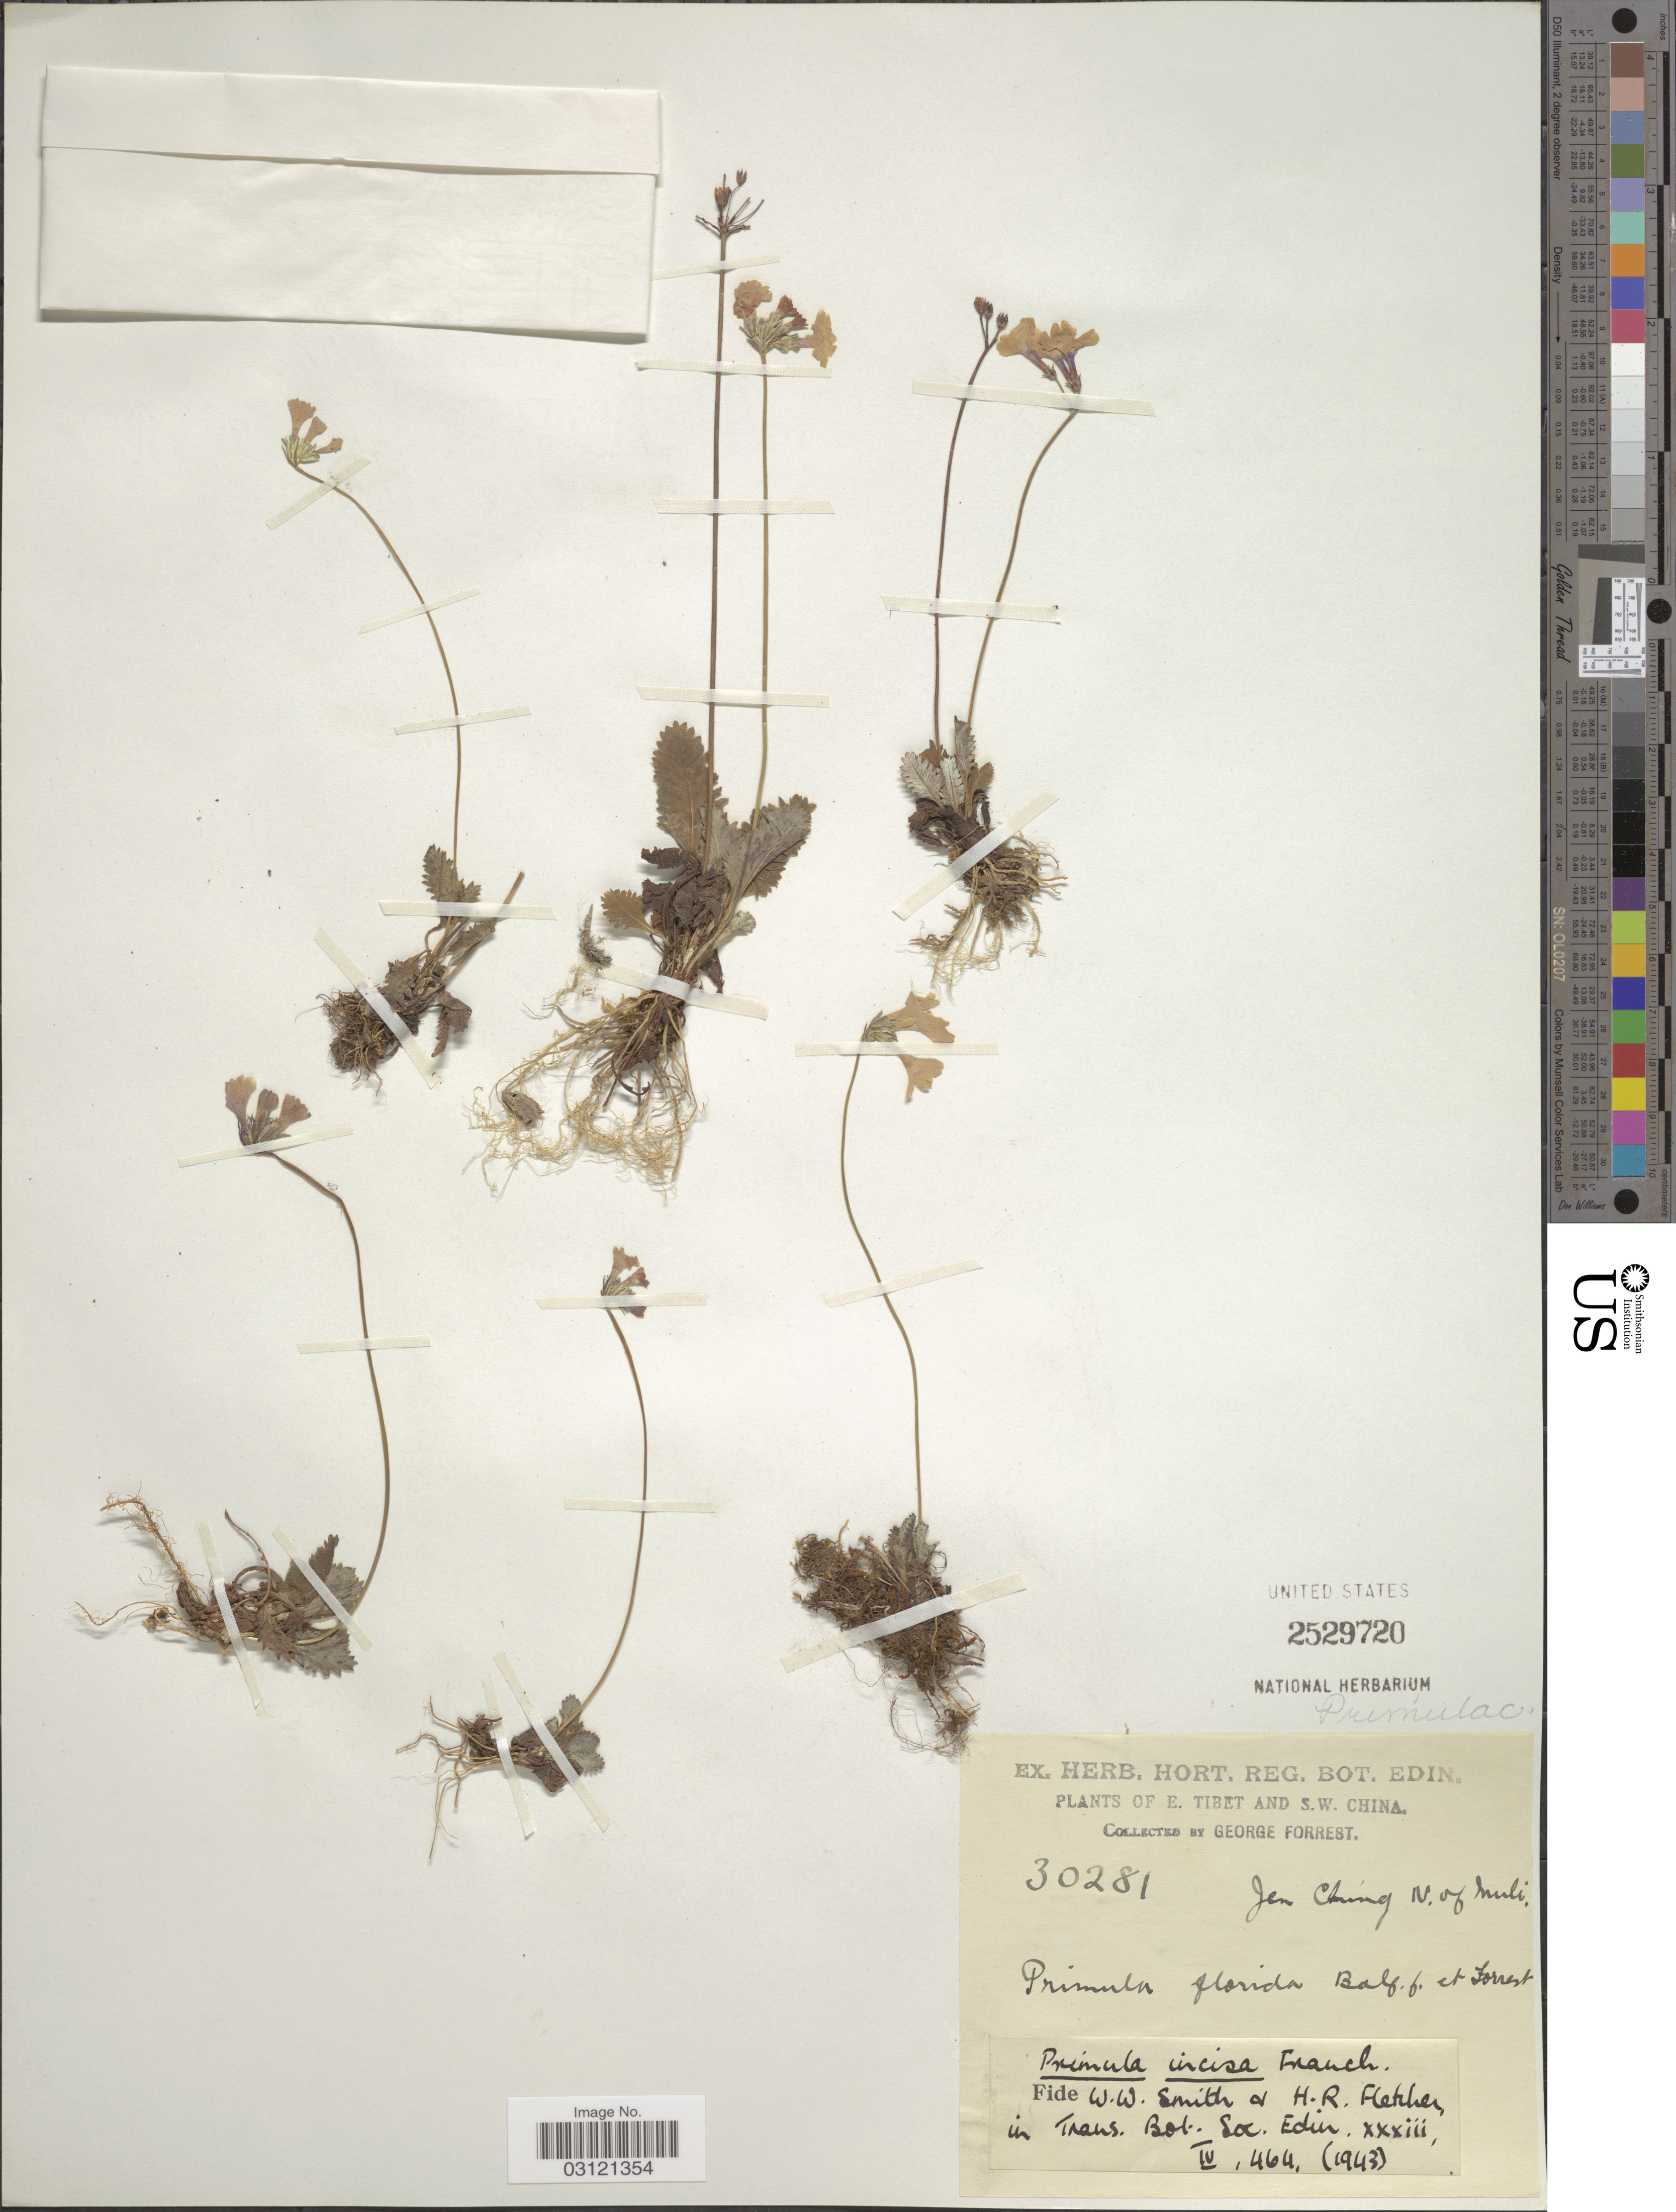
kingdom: Plantae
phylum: Tracheophyta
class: Magnoliopsida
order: Ericales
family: Primulaceae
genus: Primula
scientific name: Primula incisa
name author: Franch.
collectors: G. Forrest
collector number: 30281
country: China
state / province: Xizang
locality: E. Tibet and S.W. China, Jen Ching N. of Muli.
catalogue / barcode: US 2529720